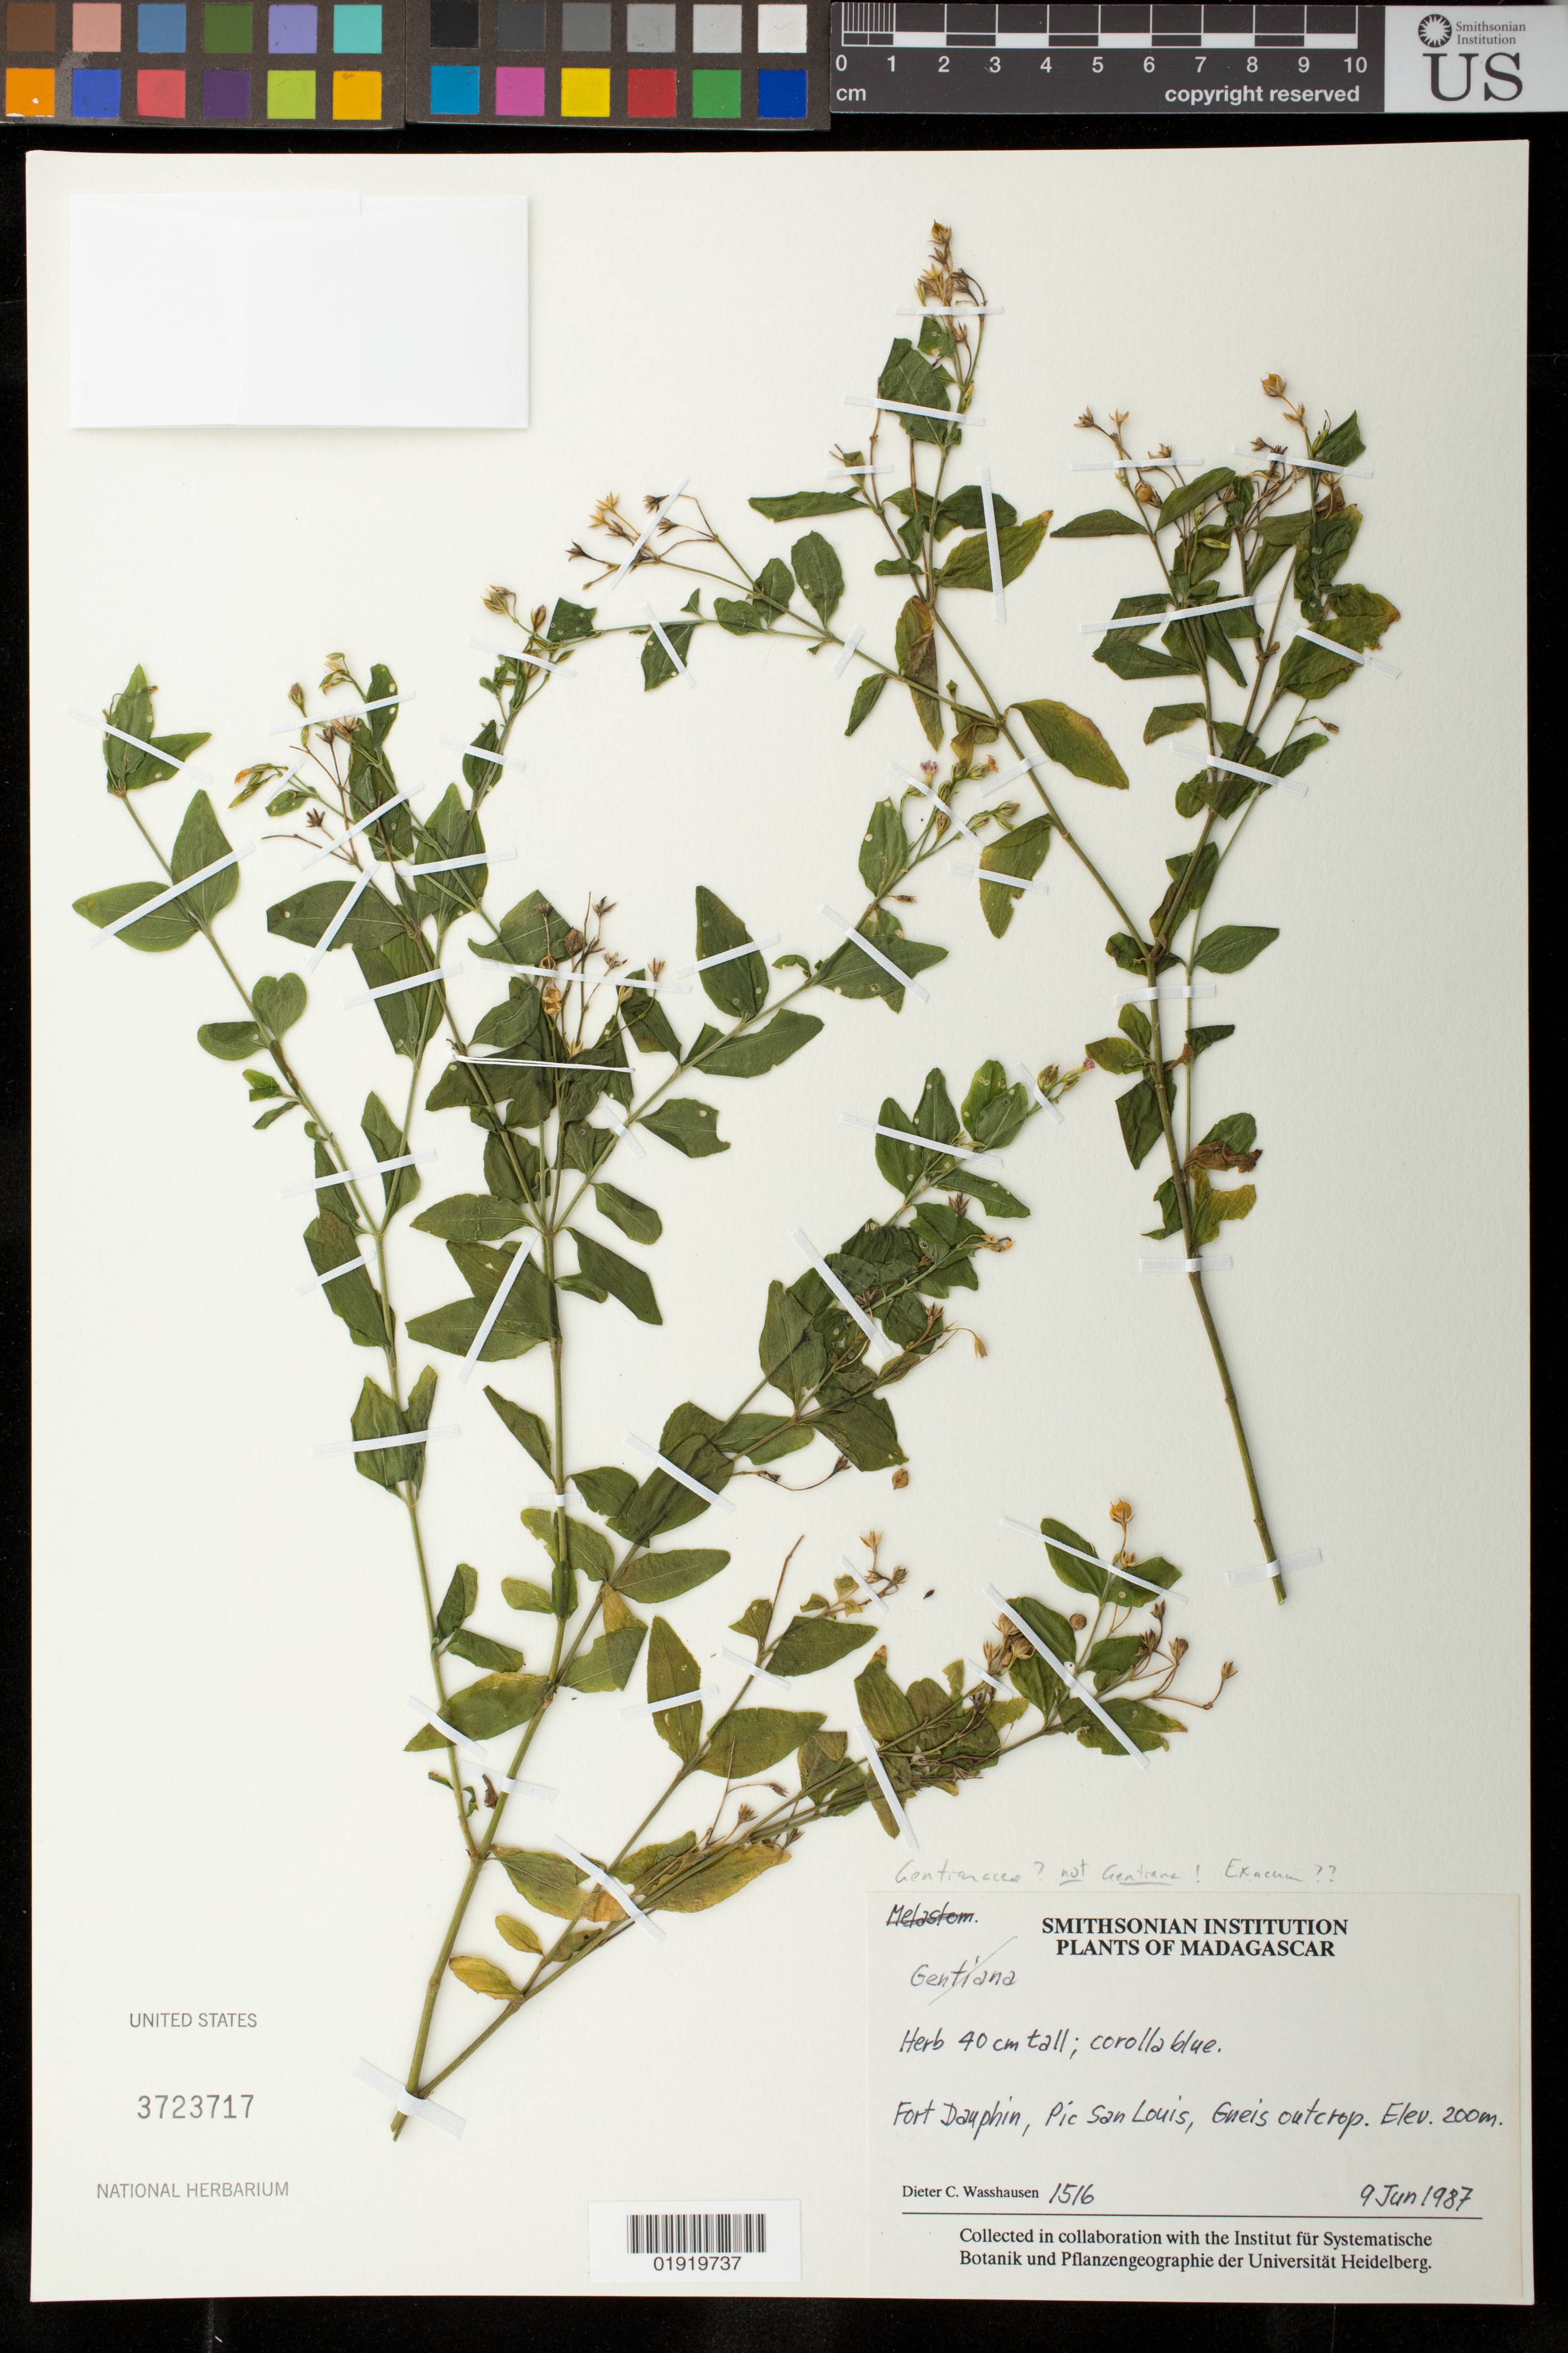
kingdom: Plantae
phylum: Tracheophyta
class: Magnoliopsida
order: Gentianales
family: Gentianaceae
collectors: D. C. Wasshausen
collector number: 1516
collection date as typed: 9 Jun 1987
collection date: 1987-06-09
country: Madagascar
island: Madagascar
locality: Pic St. Luis, Fort Dauphin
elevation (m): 200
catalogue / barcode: US 3723717